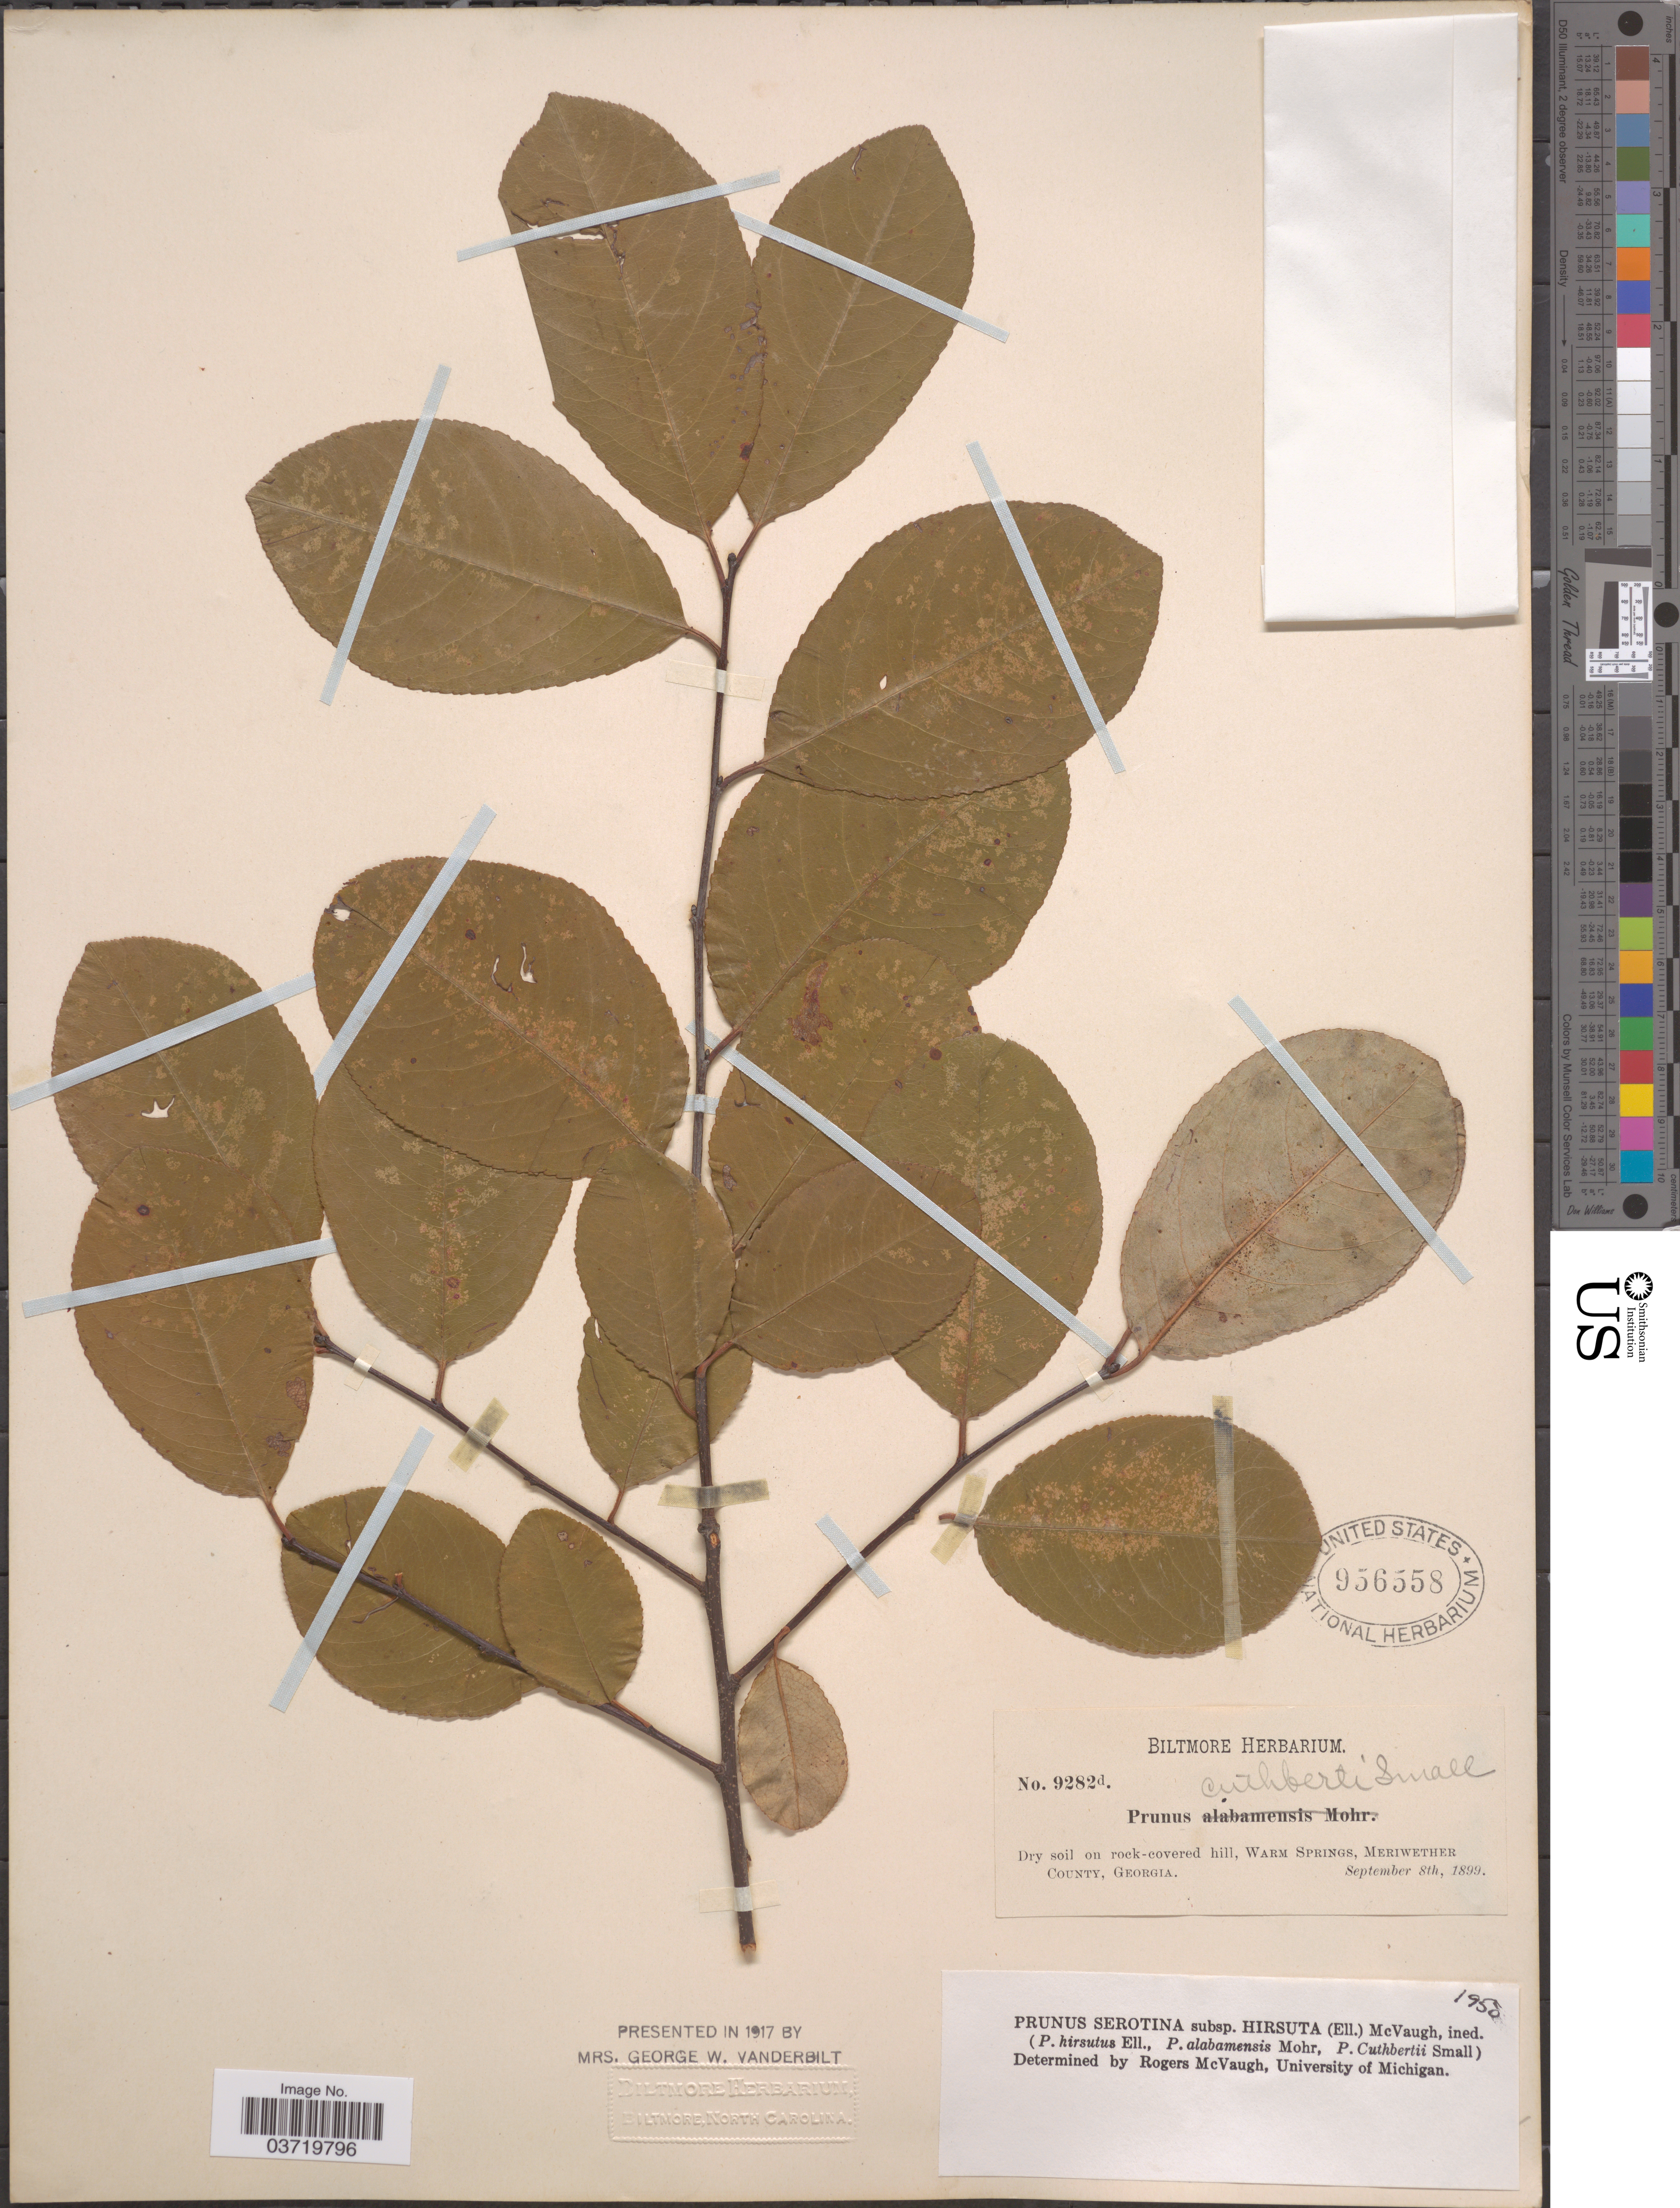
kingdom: Plantae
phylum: Tracheophyta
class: Magnoliopsida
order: Rosales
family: Rosaceae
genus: Prunus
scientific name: Prunus serotina var. serotina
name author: Ehrh.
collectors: ex herb. Biltmore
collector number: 9282d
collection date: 1899-09-08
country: United States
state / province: Georgia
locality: Warm Springs, Meriwether County.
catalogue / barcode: US 956558